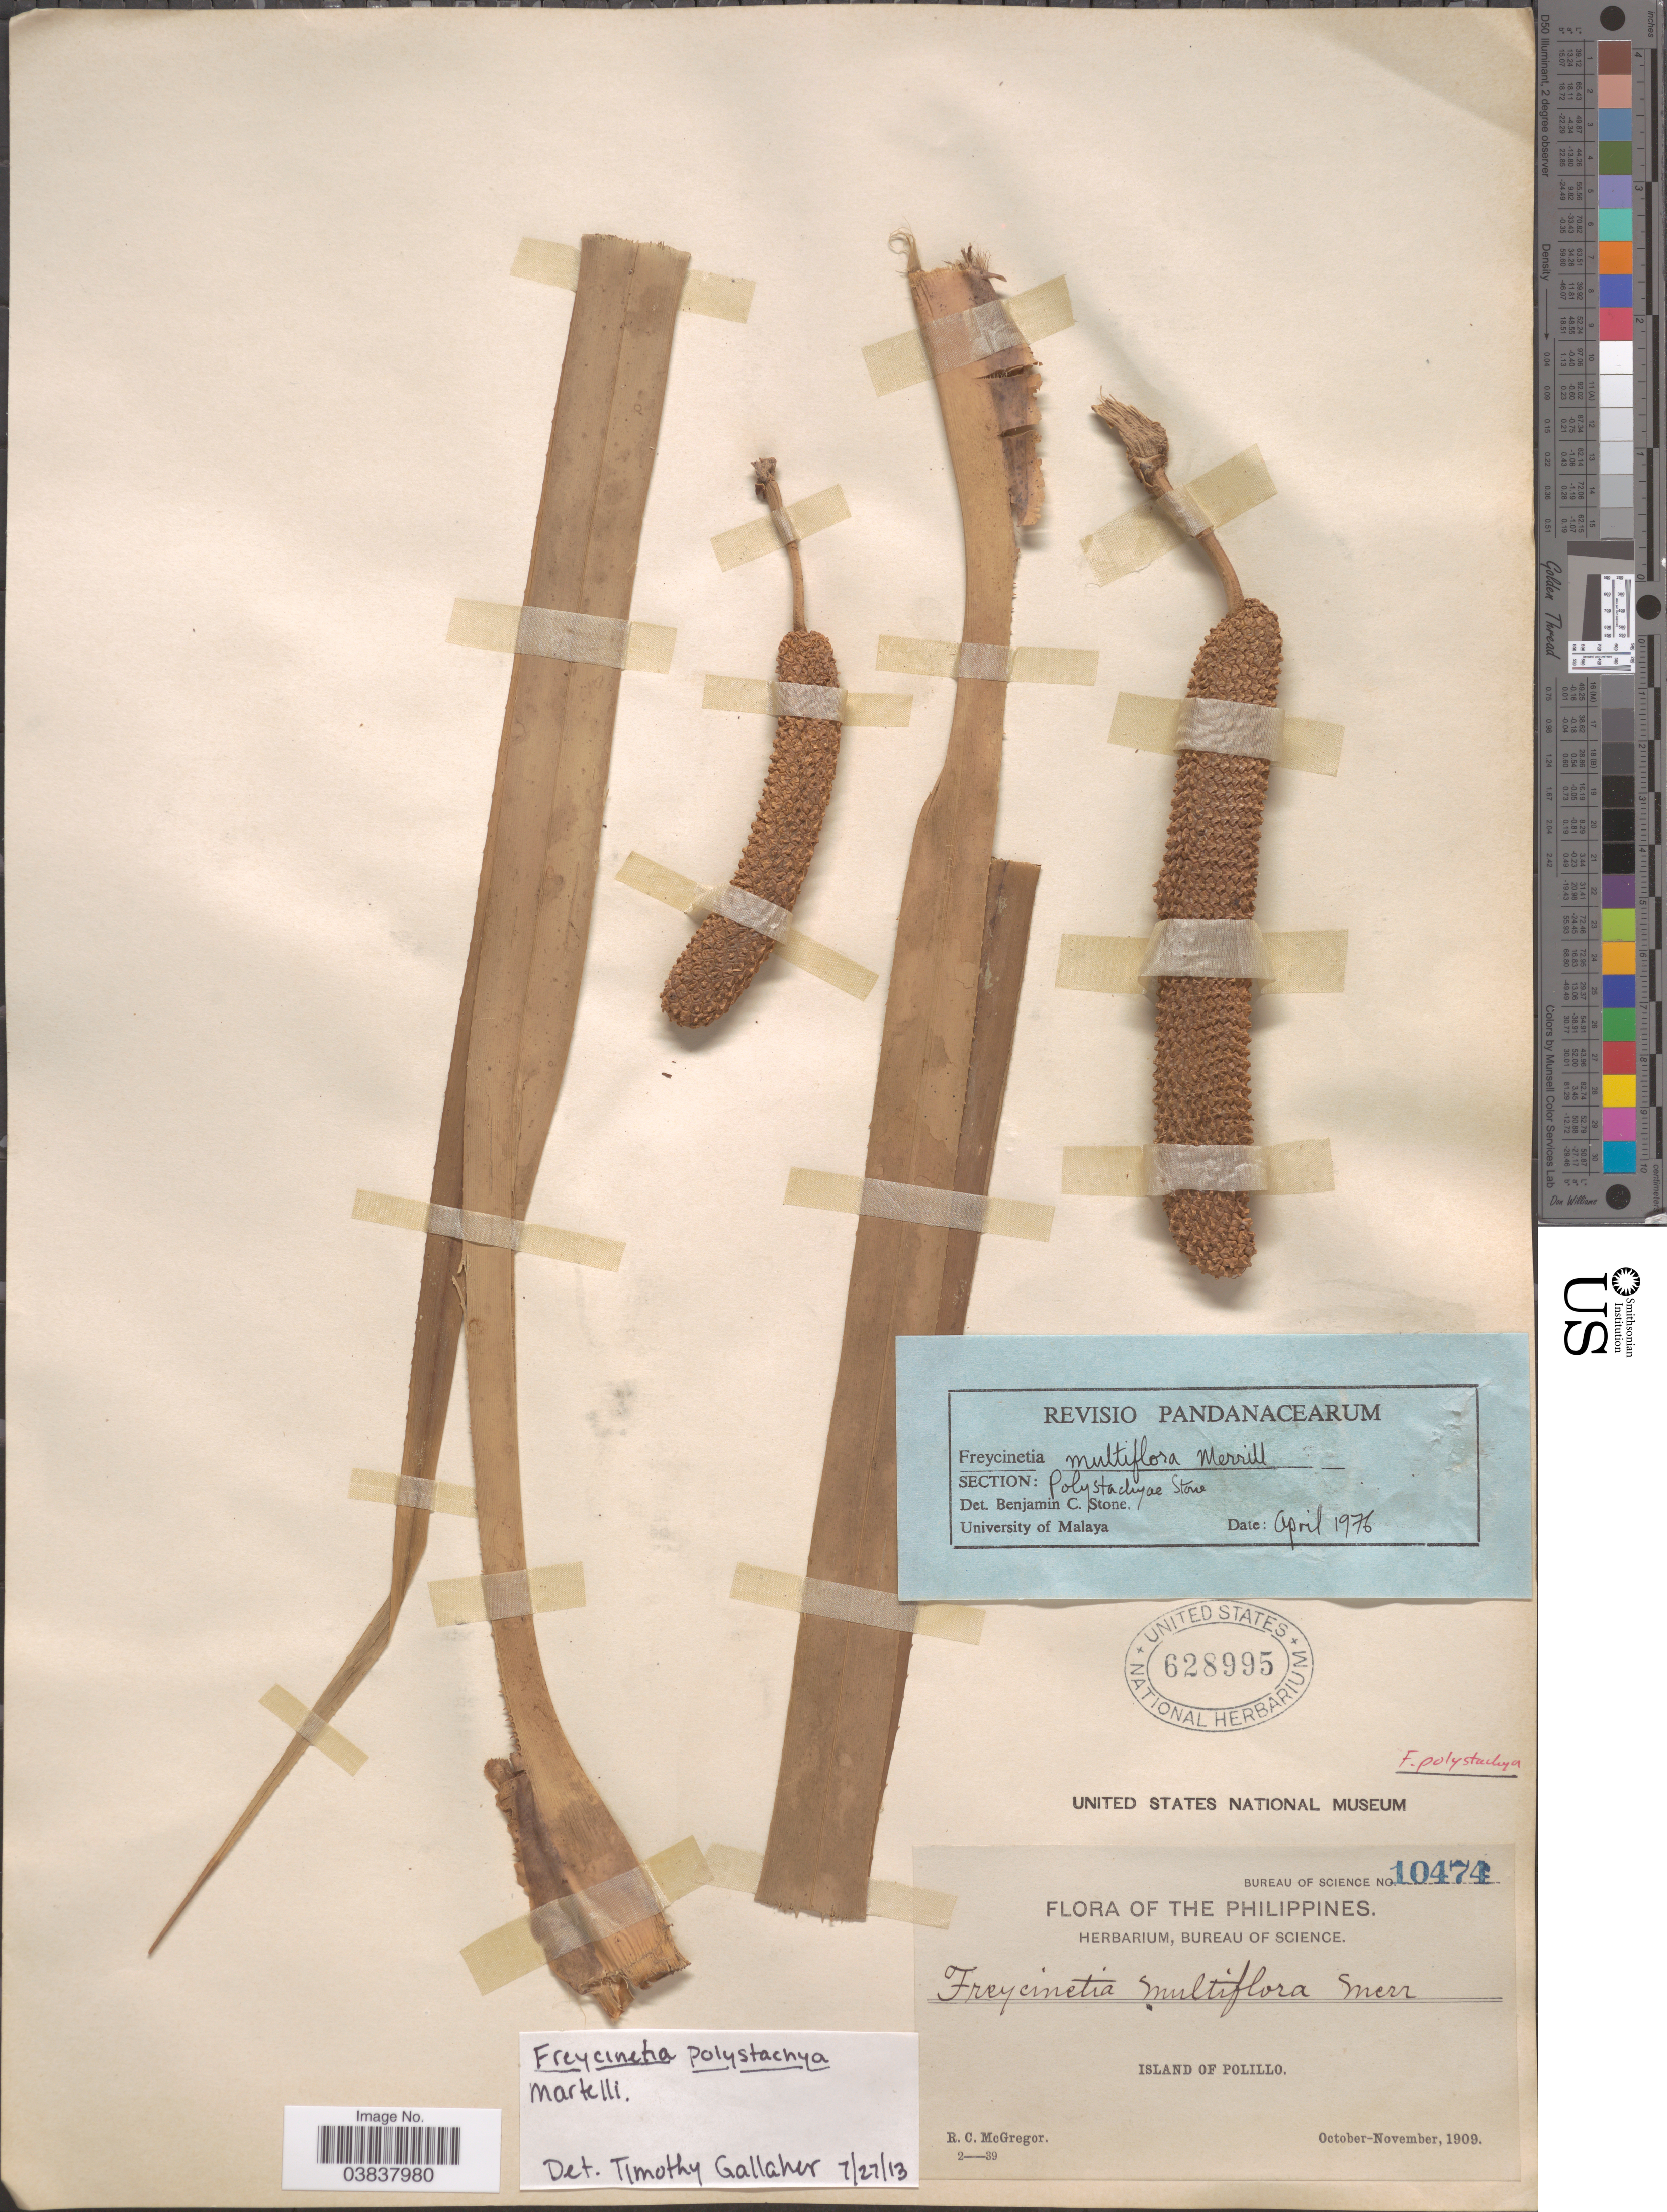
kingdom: Plantae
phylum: Tracheophyta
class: Liliopsida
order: Pandanales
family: Pandanaceae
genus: Freycinetia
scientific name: Freycinetia polystachya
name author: Martelli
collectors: R. C. McGregor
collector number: Bureau of Science 10474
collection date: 1909-10/1909-11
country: Philippines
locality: Island of Polillo.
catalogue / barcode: US 628995